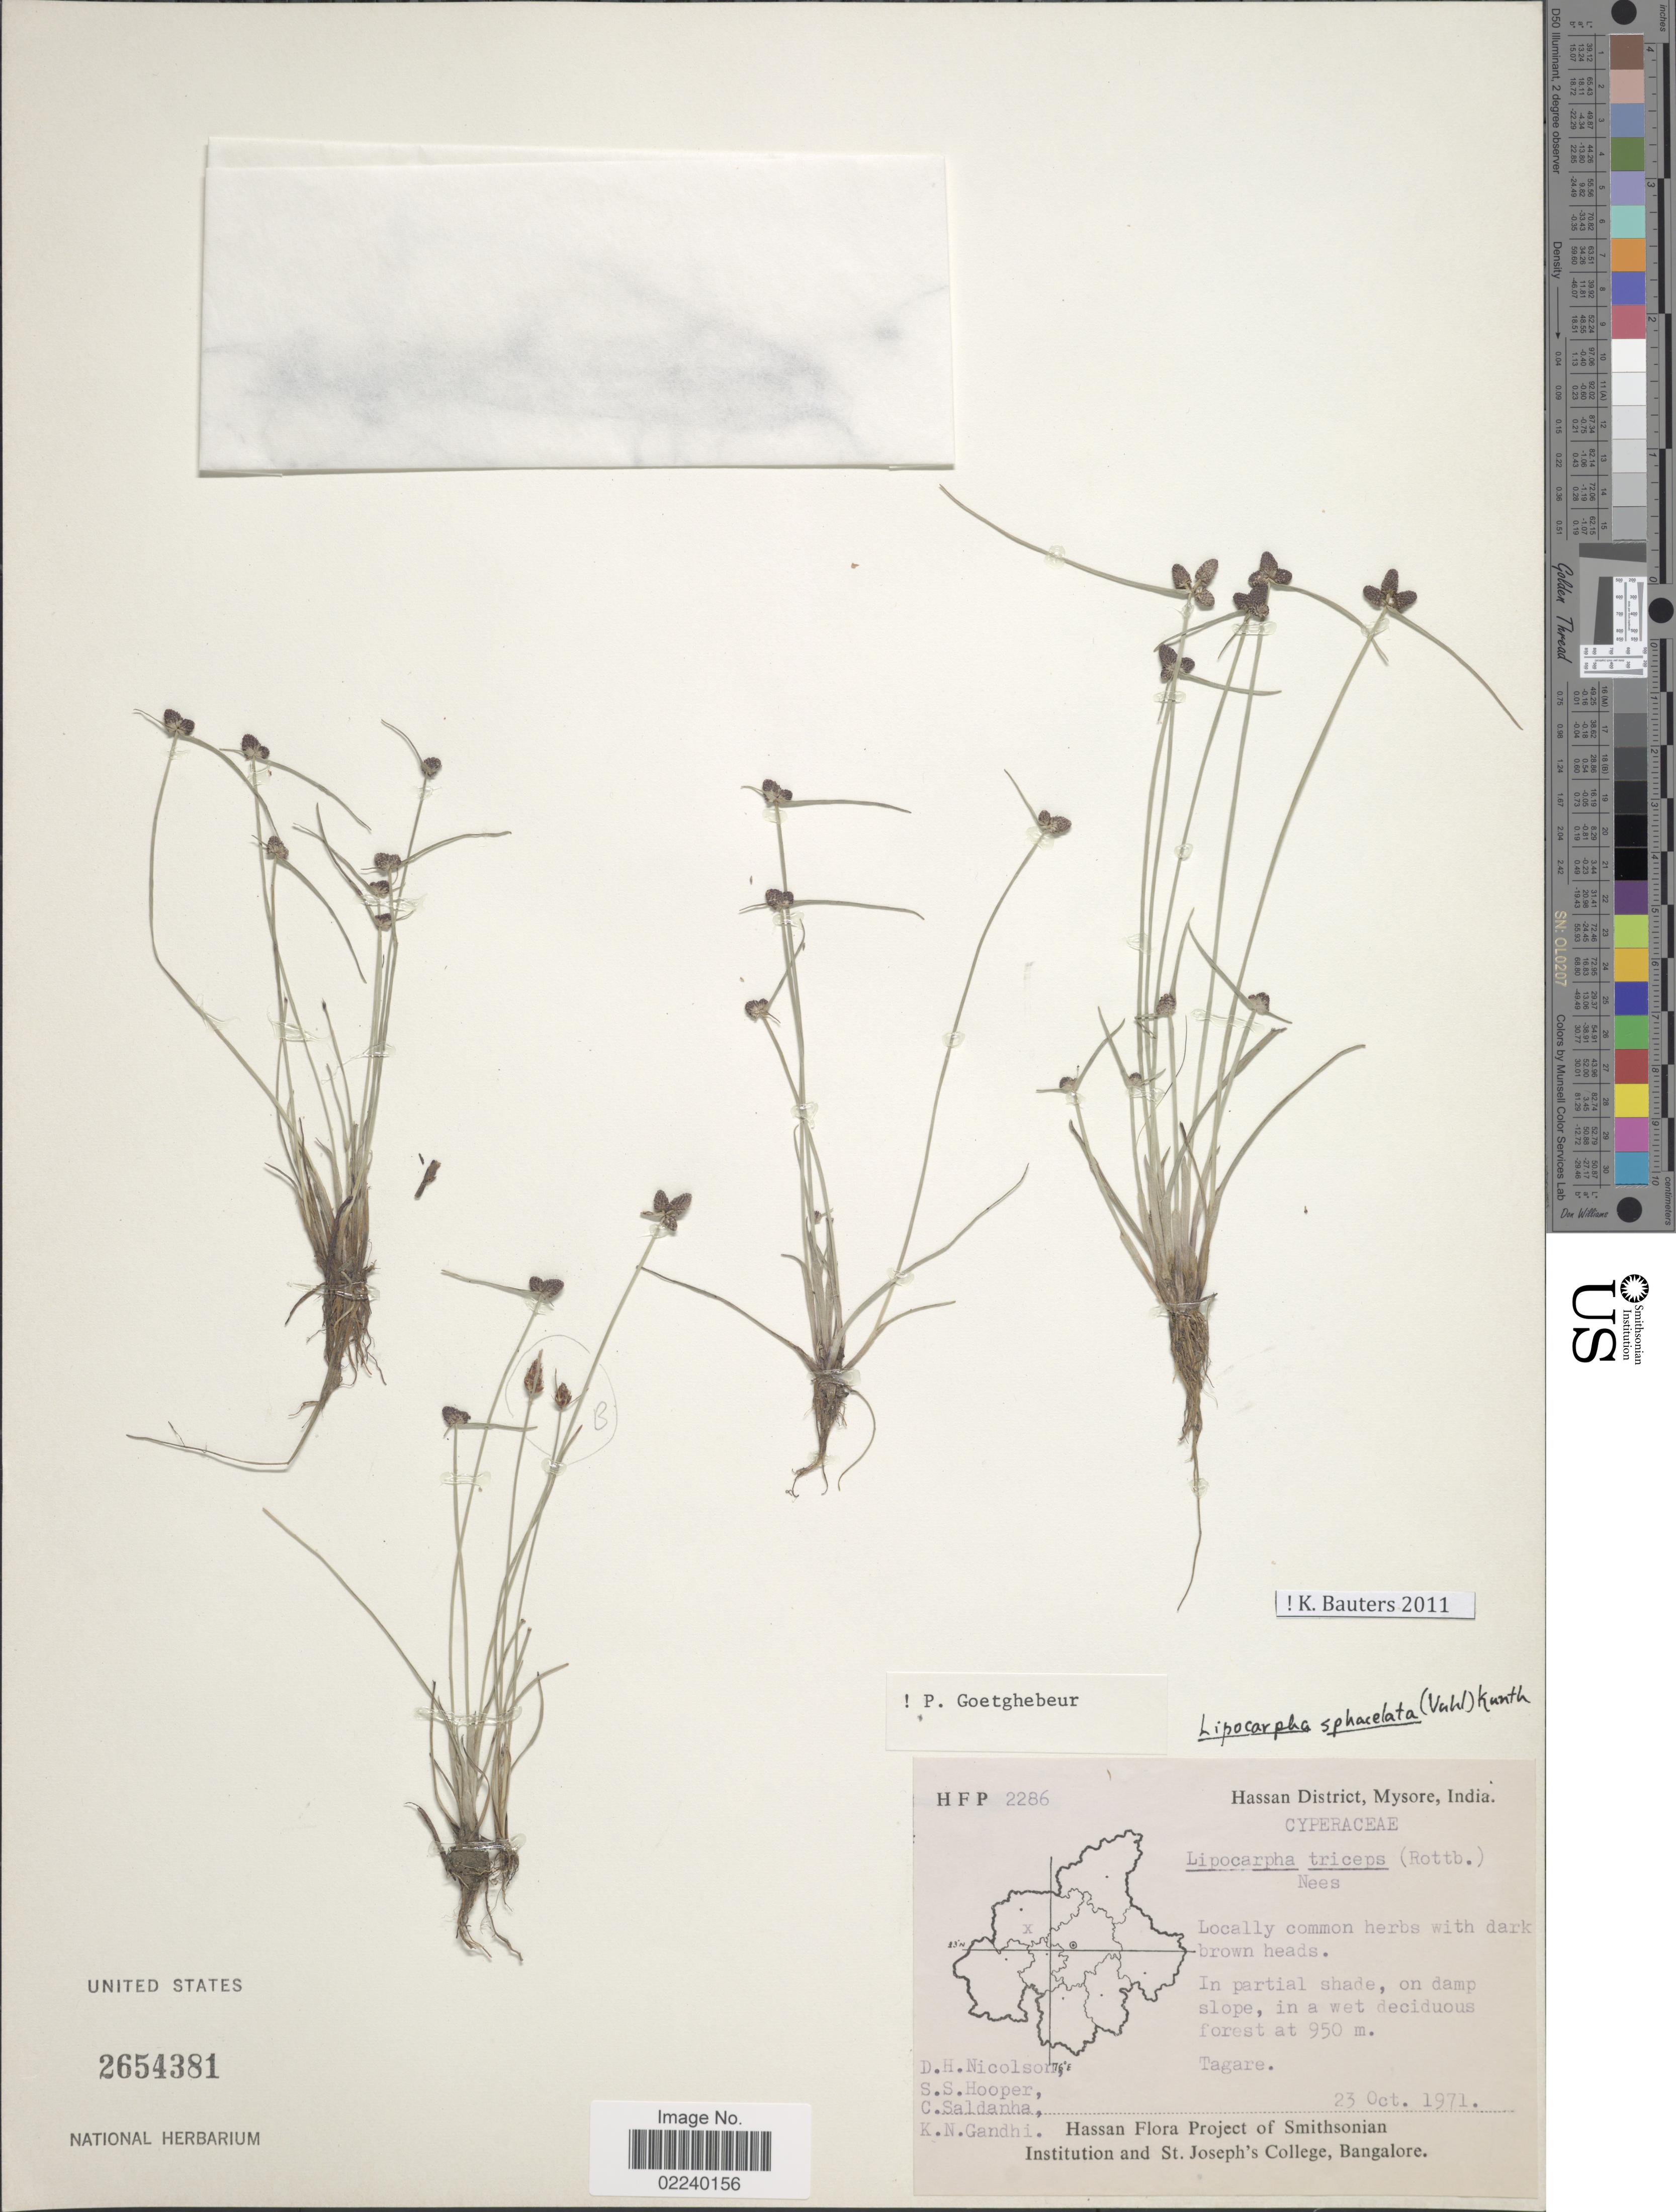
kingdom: Plantae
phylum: Tracheophyta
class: Liliopsida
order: Poales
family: Cyperaceae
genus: Cyperus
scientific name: Cyperus ceylanicus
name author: T. Koyama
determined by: Strong, M. T., (US), Smithsonian Institution - National Museum of Natural History (UNITED STATES)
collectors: D. H. Nicolson, S. S. Hooper, C. Saldanha & K. N. Gandhi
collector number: HFP2286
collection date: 1971-10-23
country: India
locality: Hassan District, Mysore, Tagare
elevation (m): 950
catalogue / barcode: US 2654381